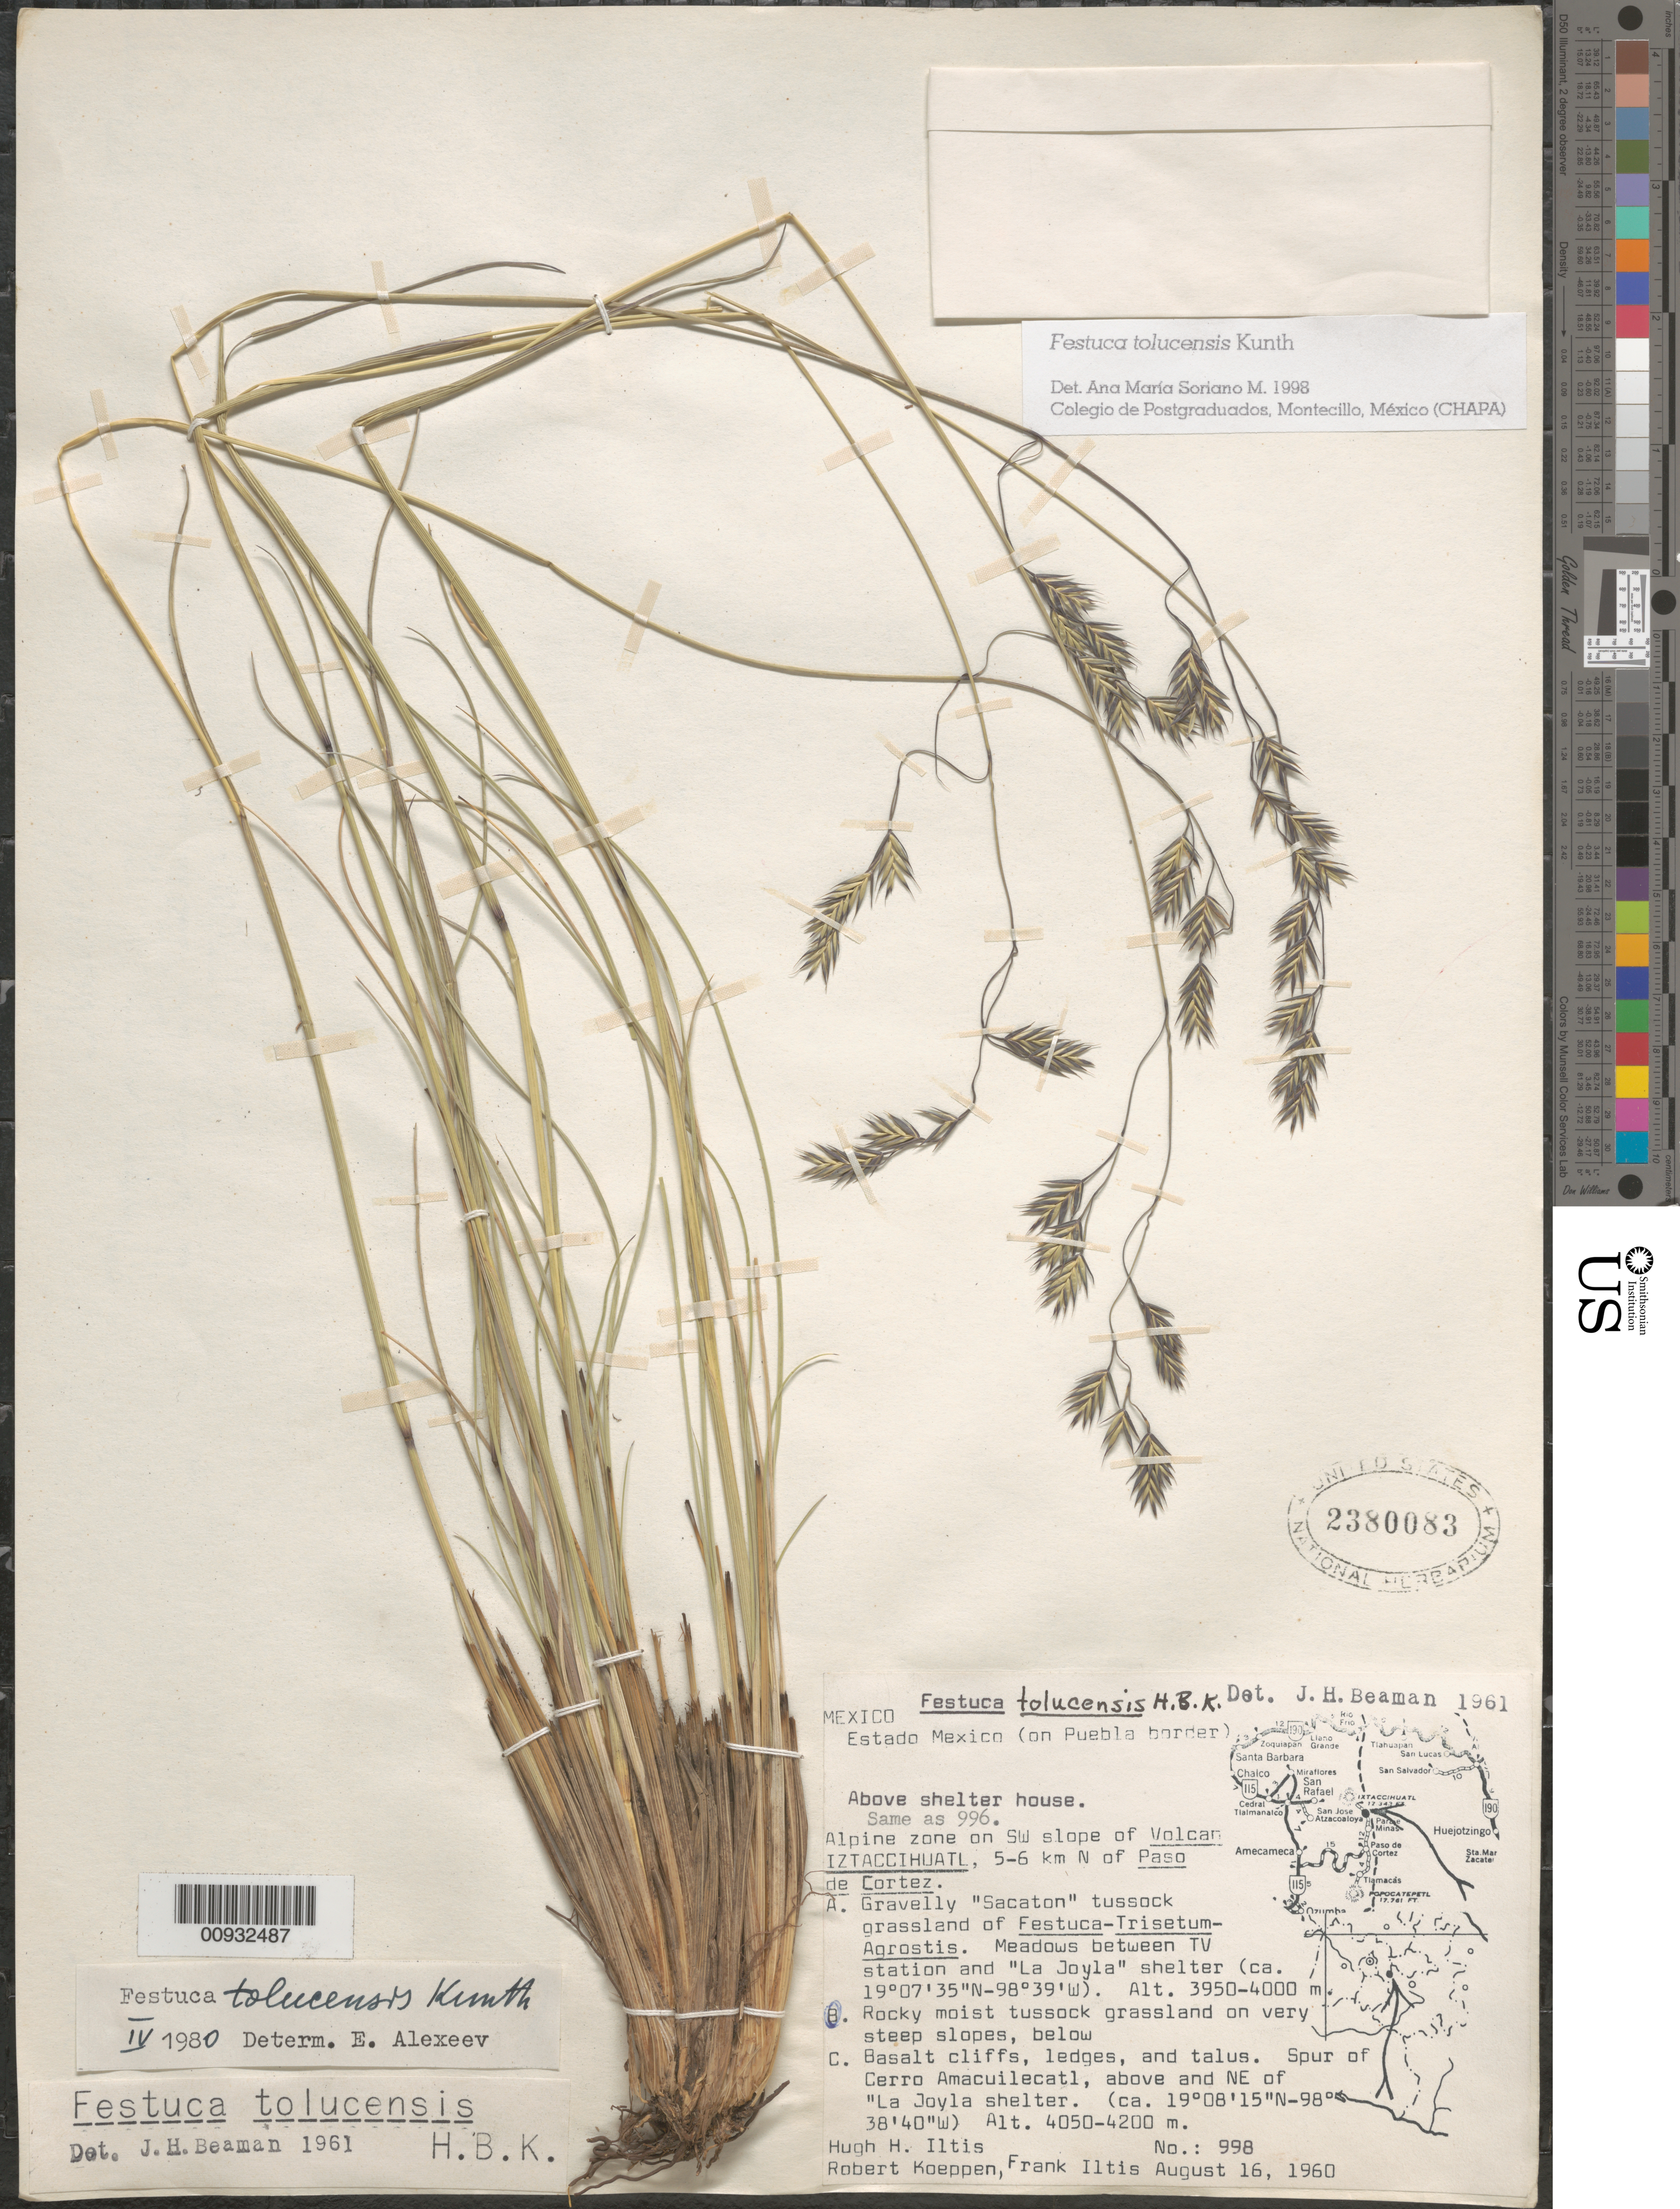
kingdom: Plantae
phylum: Tracheophyta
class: Liliopsida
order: Poales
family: Poaceae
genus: Festuca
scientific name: Festuca tolucensis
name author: Kunth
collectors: H. H. Iltis, R. C. Koeppen & F. S. Iltis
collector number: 998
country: Mexico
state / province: México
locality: Spur of Cerro Amacuilecatl, NE of La Joyla shelter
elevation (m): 4050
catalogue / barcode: US 238083